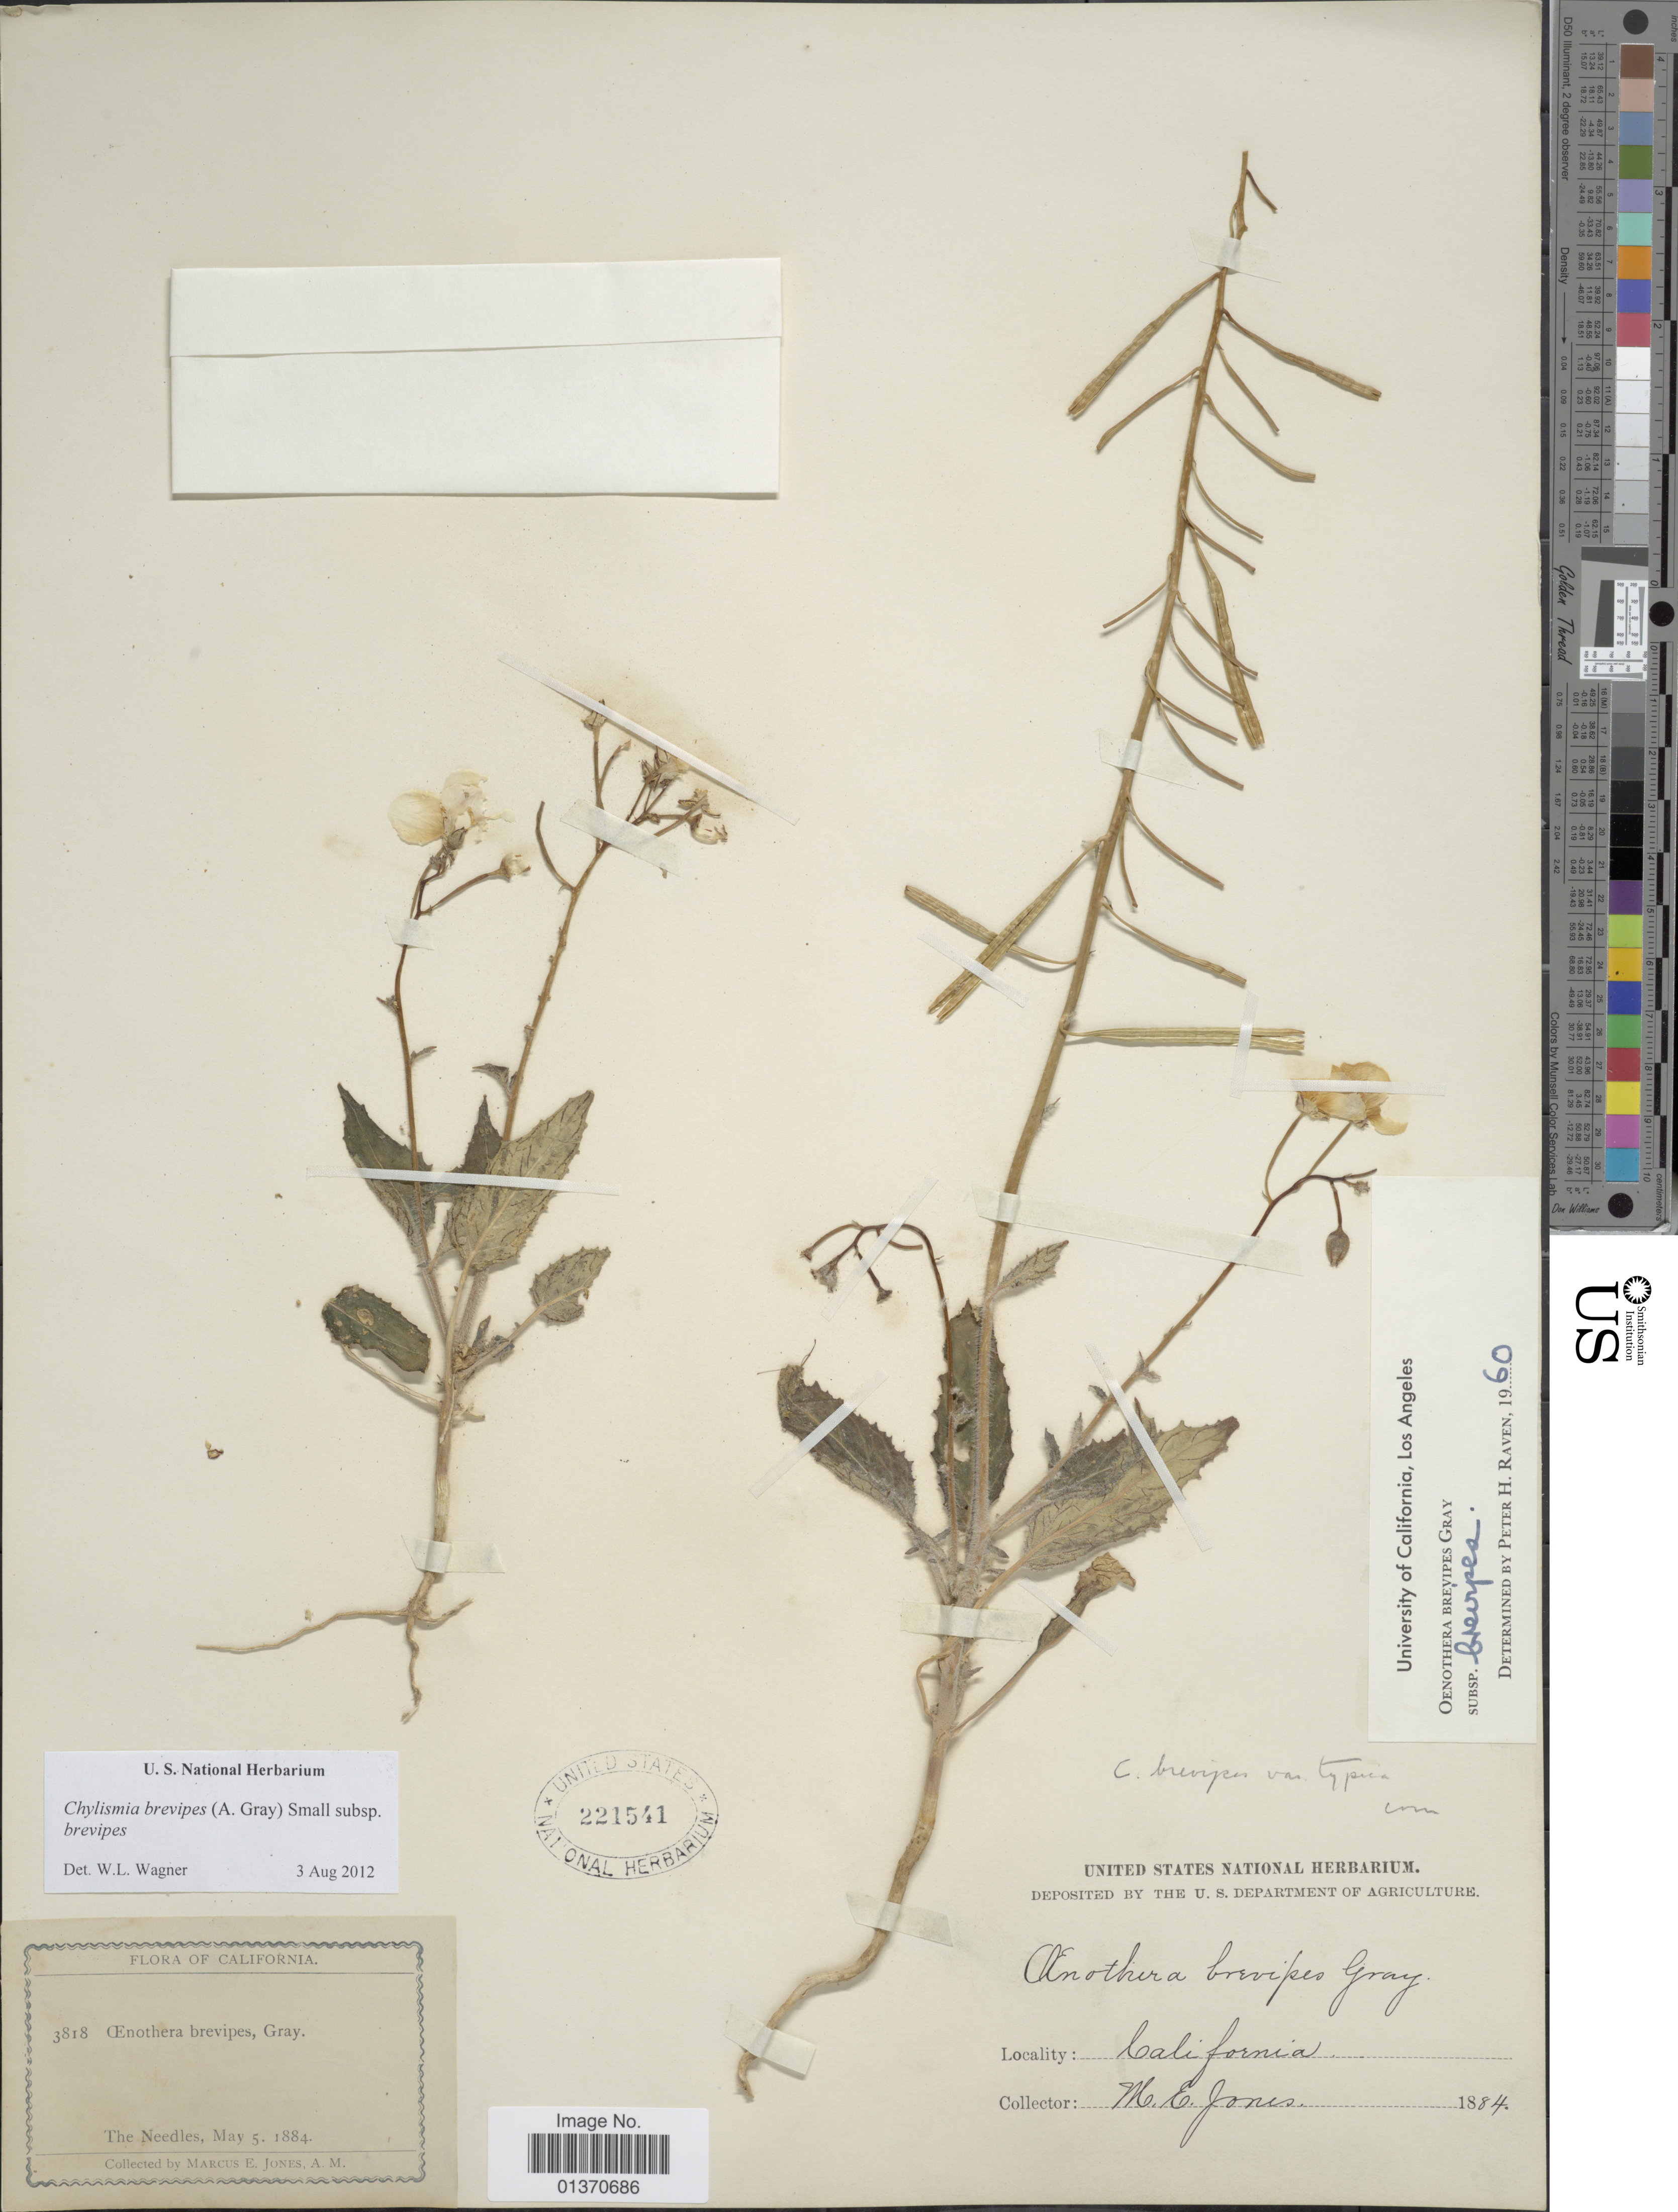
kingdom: Plantae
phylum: Tracheophyta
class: Magnoliopsida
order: Myrtales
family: Onagraceae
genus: Chylismia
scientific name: Chylismia brevipes subsp. brevipes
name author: (A. Gray) Small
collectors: M. E. Jones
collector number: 3818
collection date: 1884-05-05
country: United States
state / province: California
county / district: San Bernardino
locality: The Needles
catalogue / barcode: US 221541